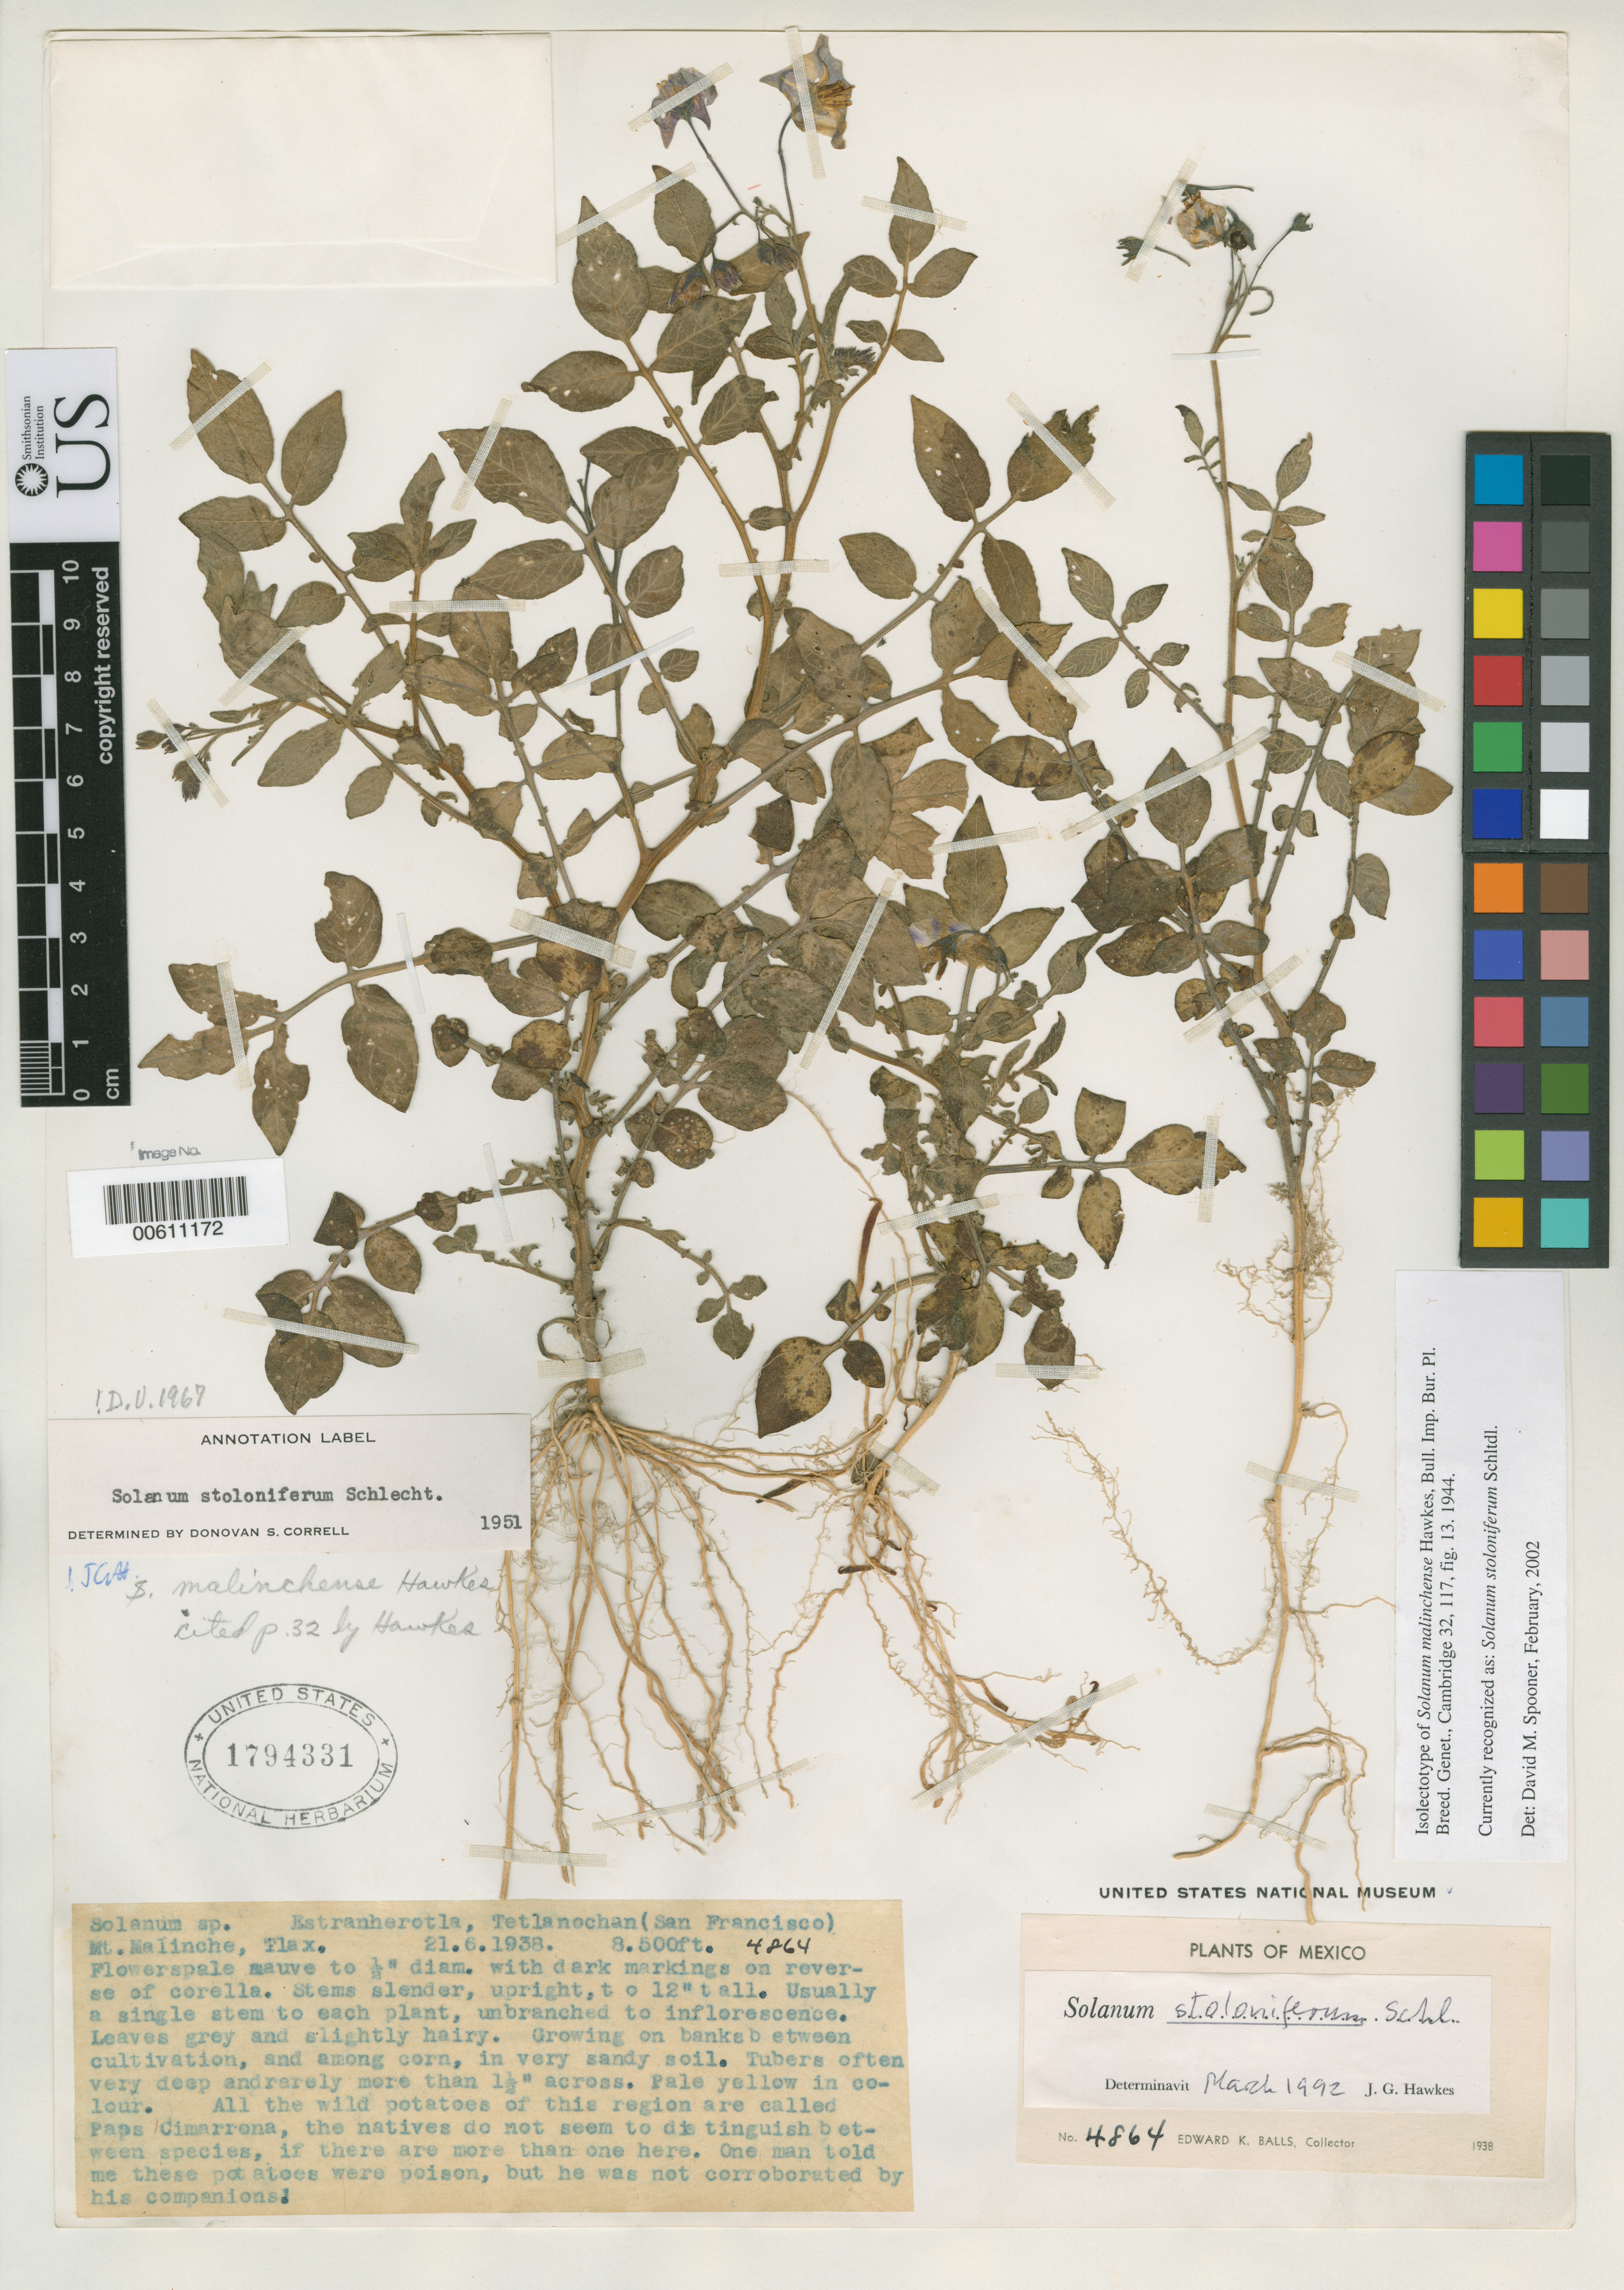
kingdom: Plantae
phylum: Tracheophyta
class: Magnoliopsida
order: Solanales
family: Solanaceae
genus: Solanum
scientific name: Solanum malichense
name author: Hawkes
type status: Isolectotype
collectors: E. K. Balls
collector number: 4864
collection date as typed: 21 Jun 1938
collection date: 1938-06-21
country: Mexico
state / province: Tlaxcala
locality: Mount Malinche, Tetlanochan (San Francisco).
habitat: Growing in banks between cultivation.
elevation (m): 2591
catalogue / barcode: US 1794331